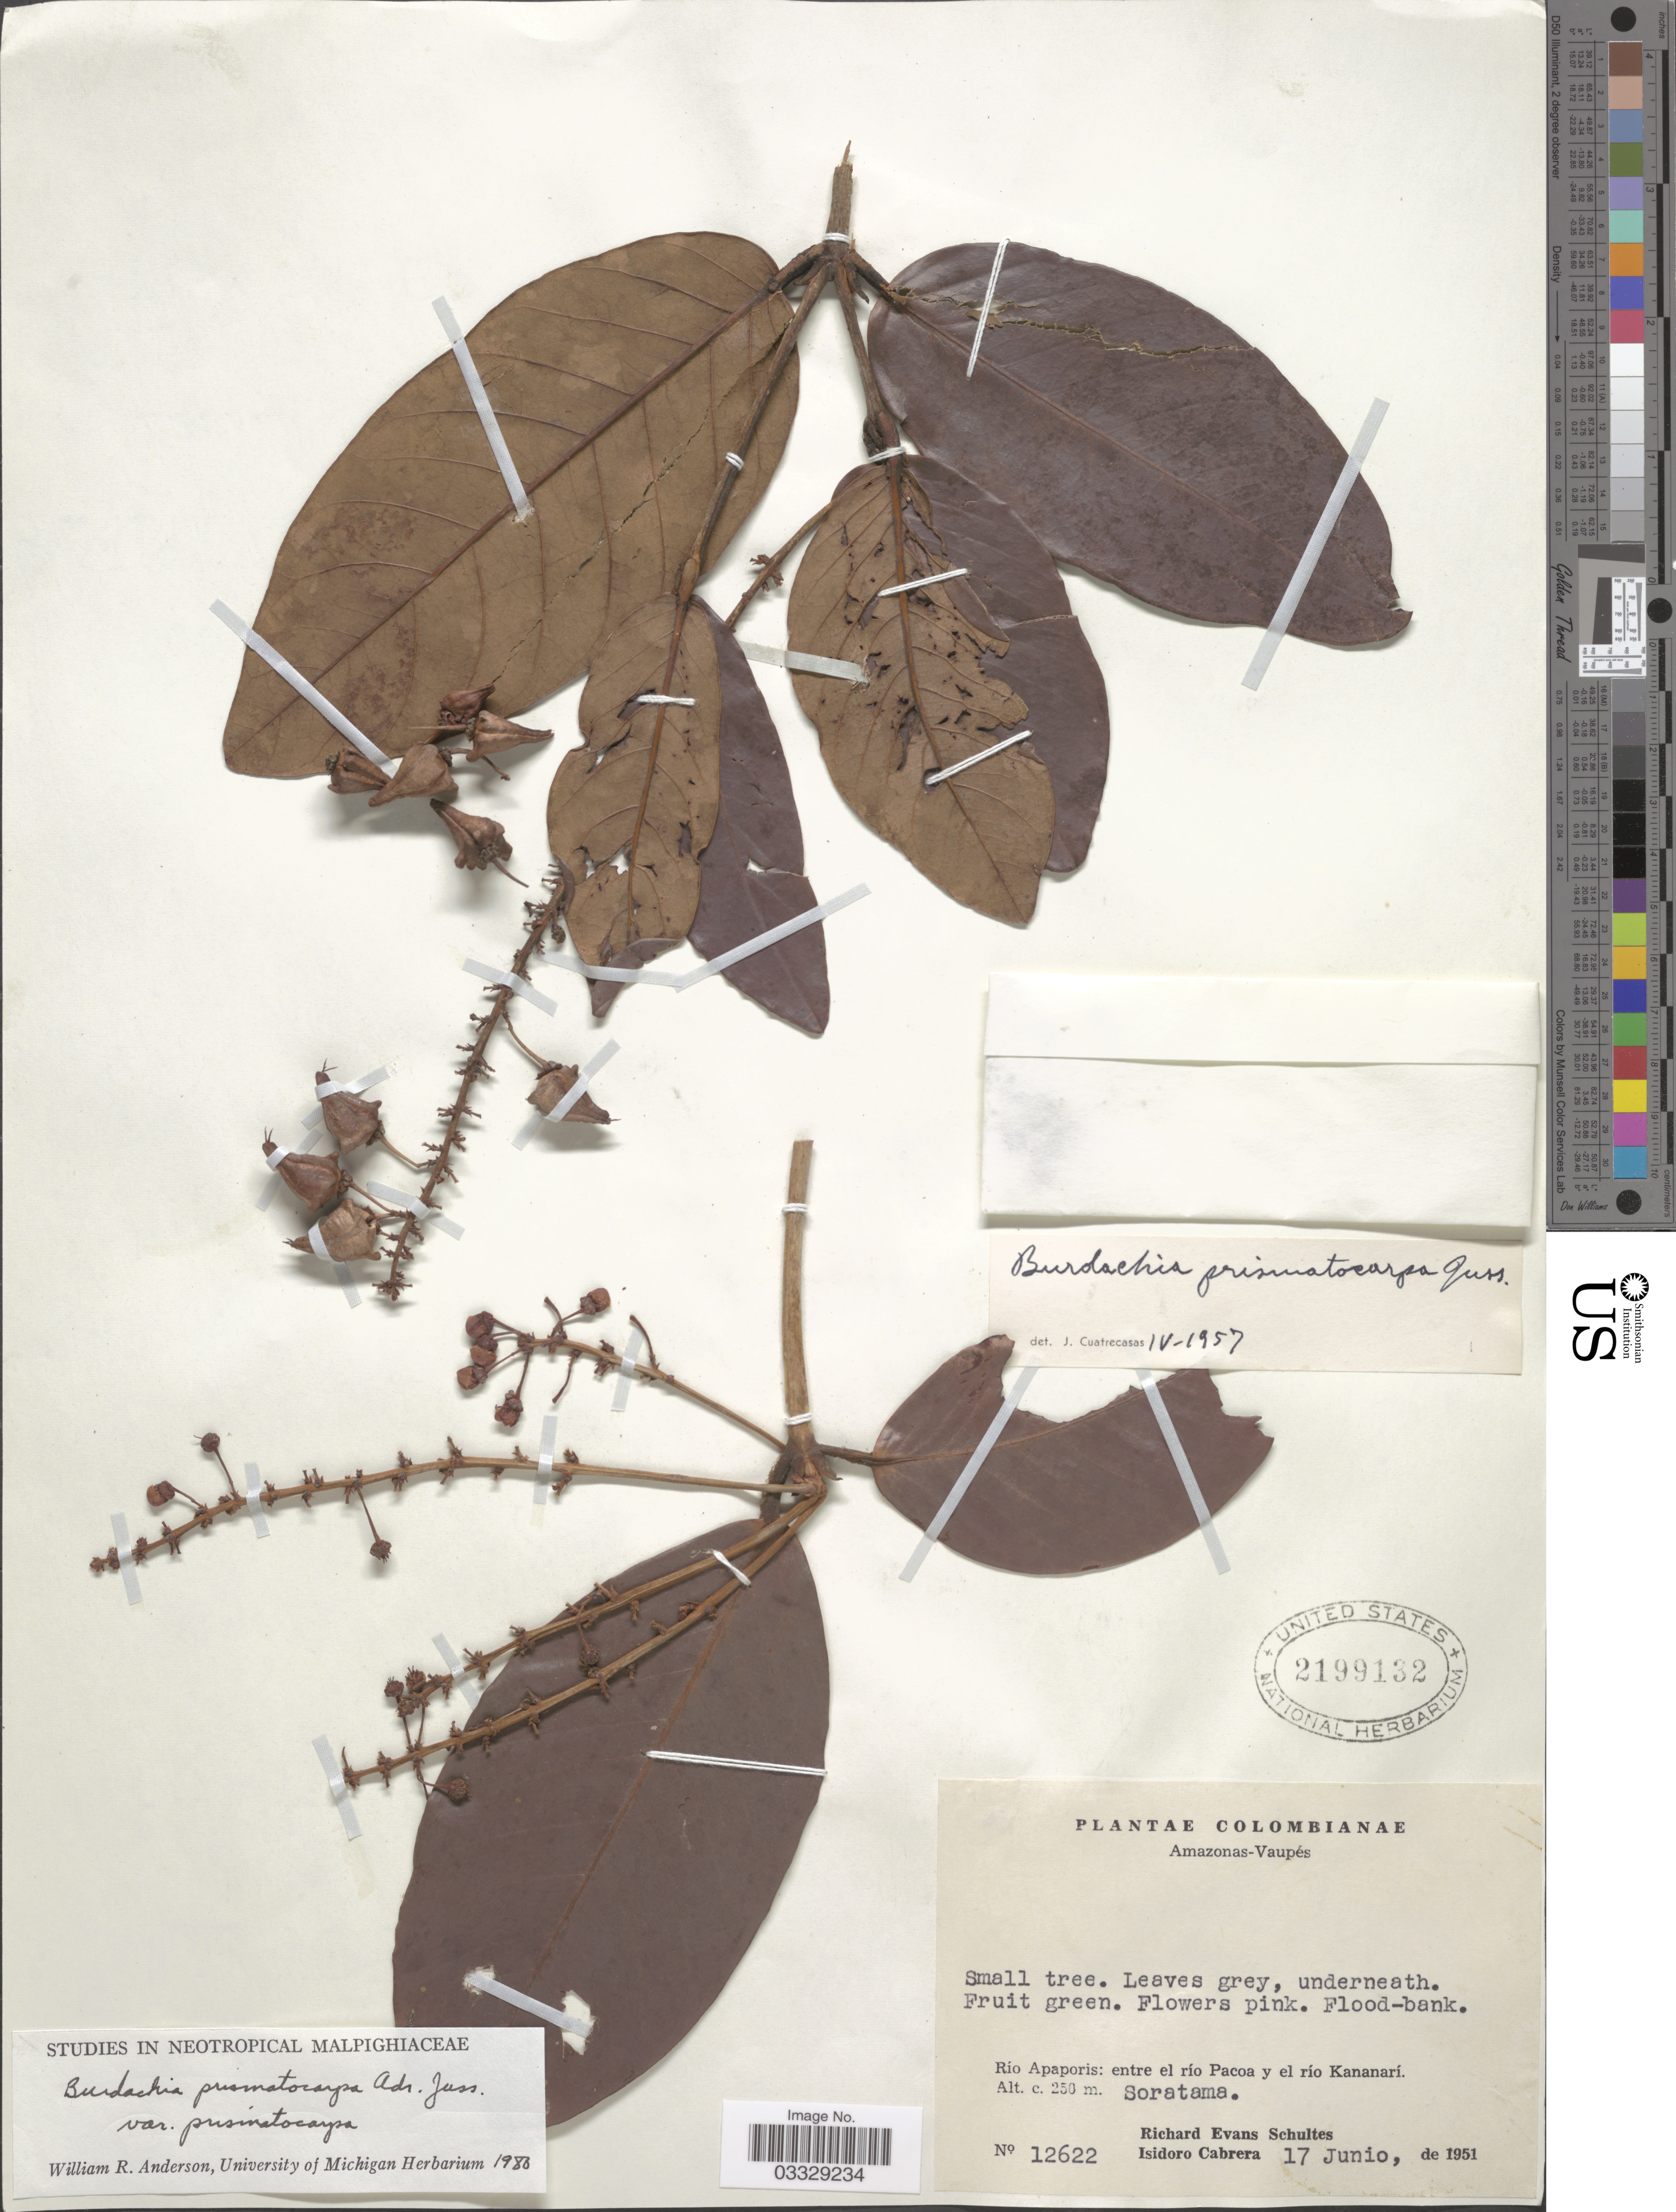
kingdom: Plantae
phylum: Tracheophyta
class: Magnoliopsida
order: Malpighiales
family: Malpighiaceae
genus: Burdachia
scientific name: Burdachia prismatocarpa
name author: A. Juss.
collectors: R. E. Schultes & I. Cabrera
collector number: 12622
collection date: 1951-06-17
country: Colombia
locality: Amazonas-Vaupés: Río Apaporis: entre el río Pacoa y el río Kananarí. Soratama.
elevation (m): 250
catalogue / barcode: US 2199132